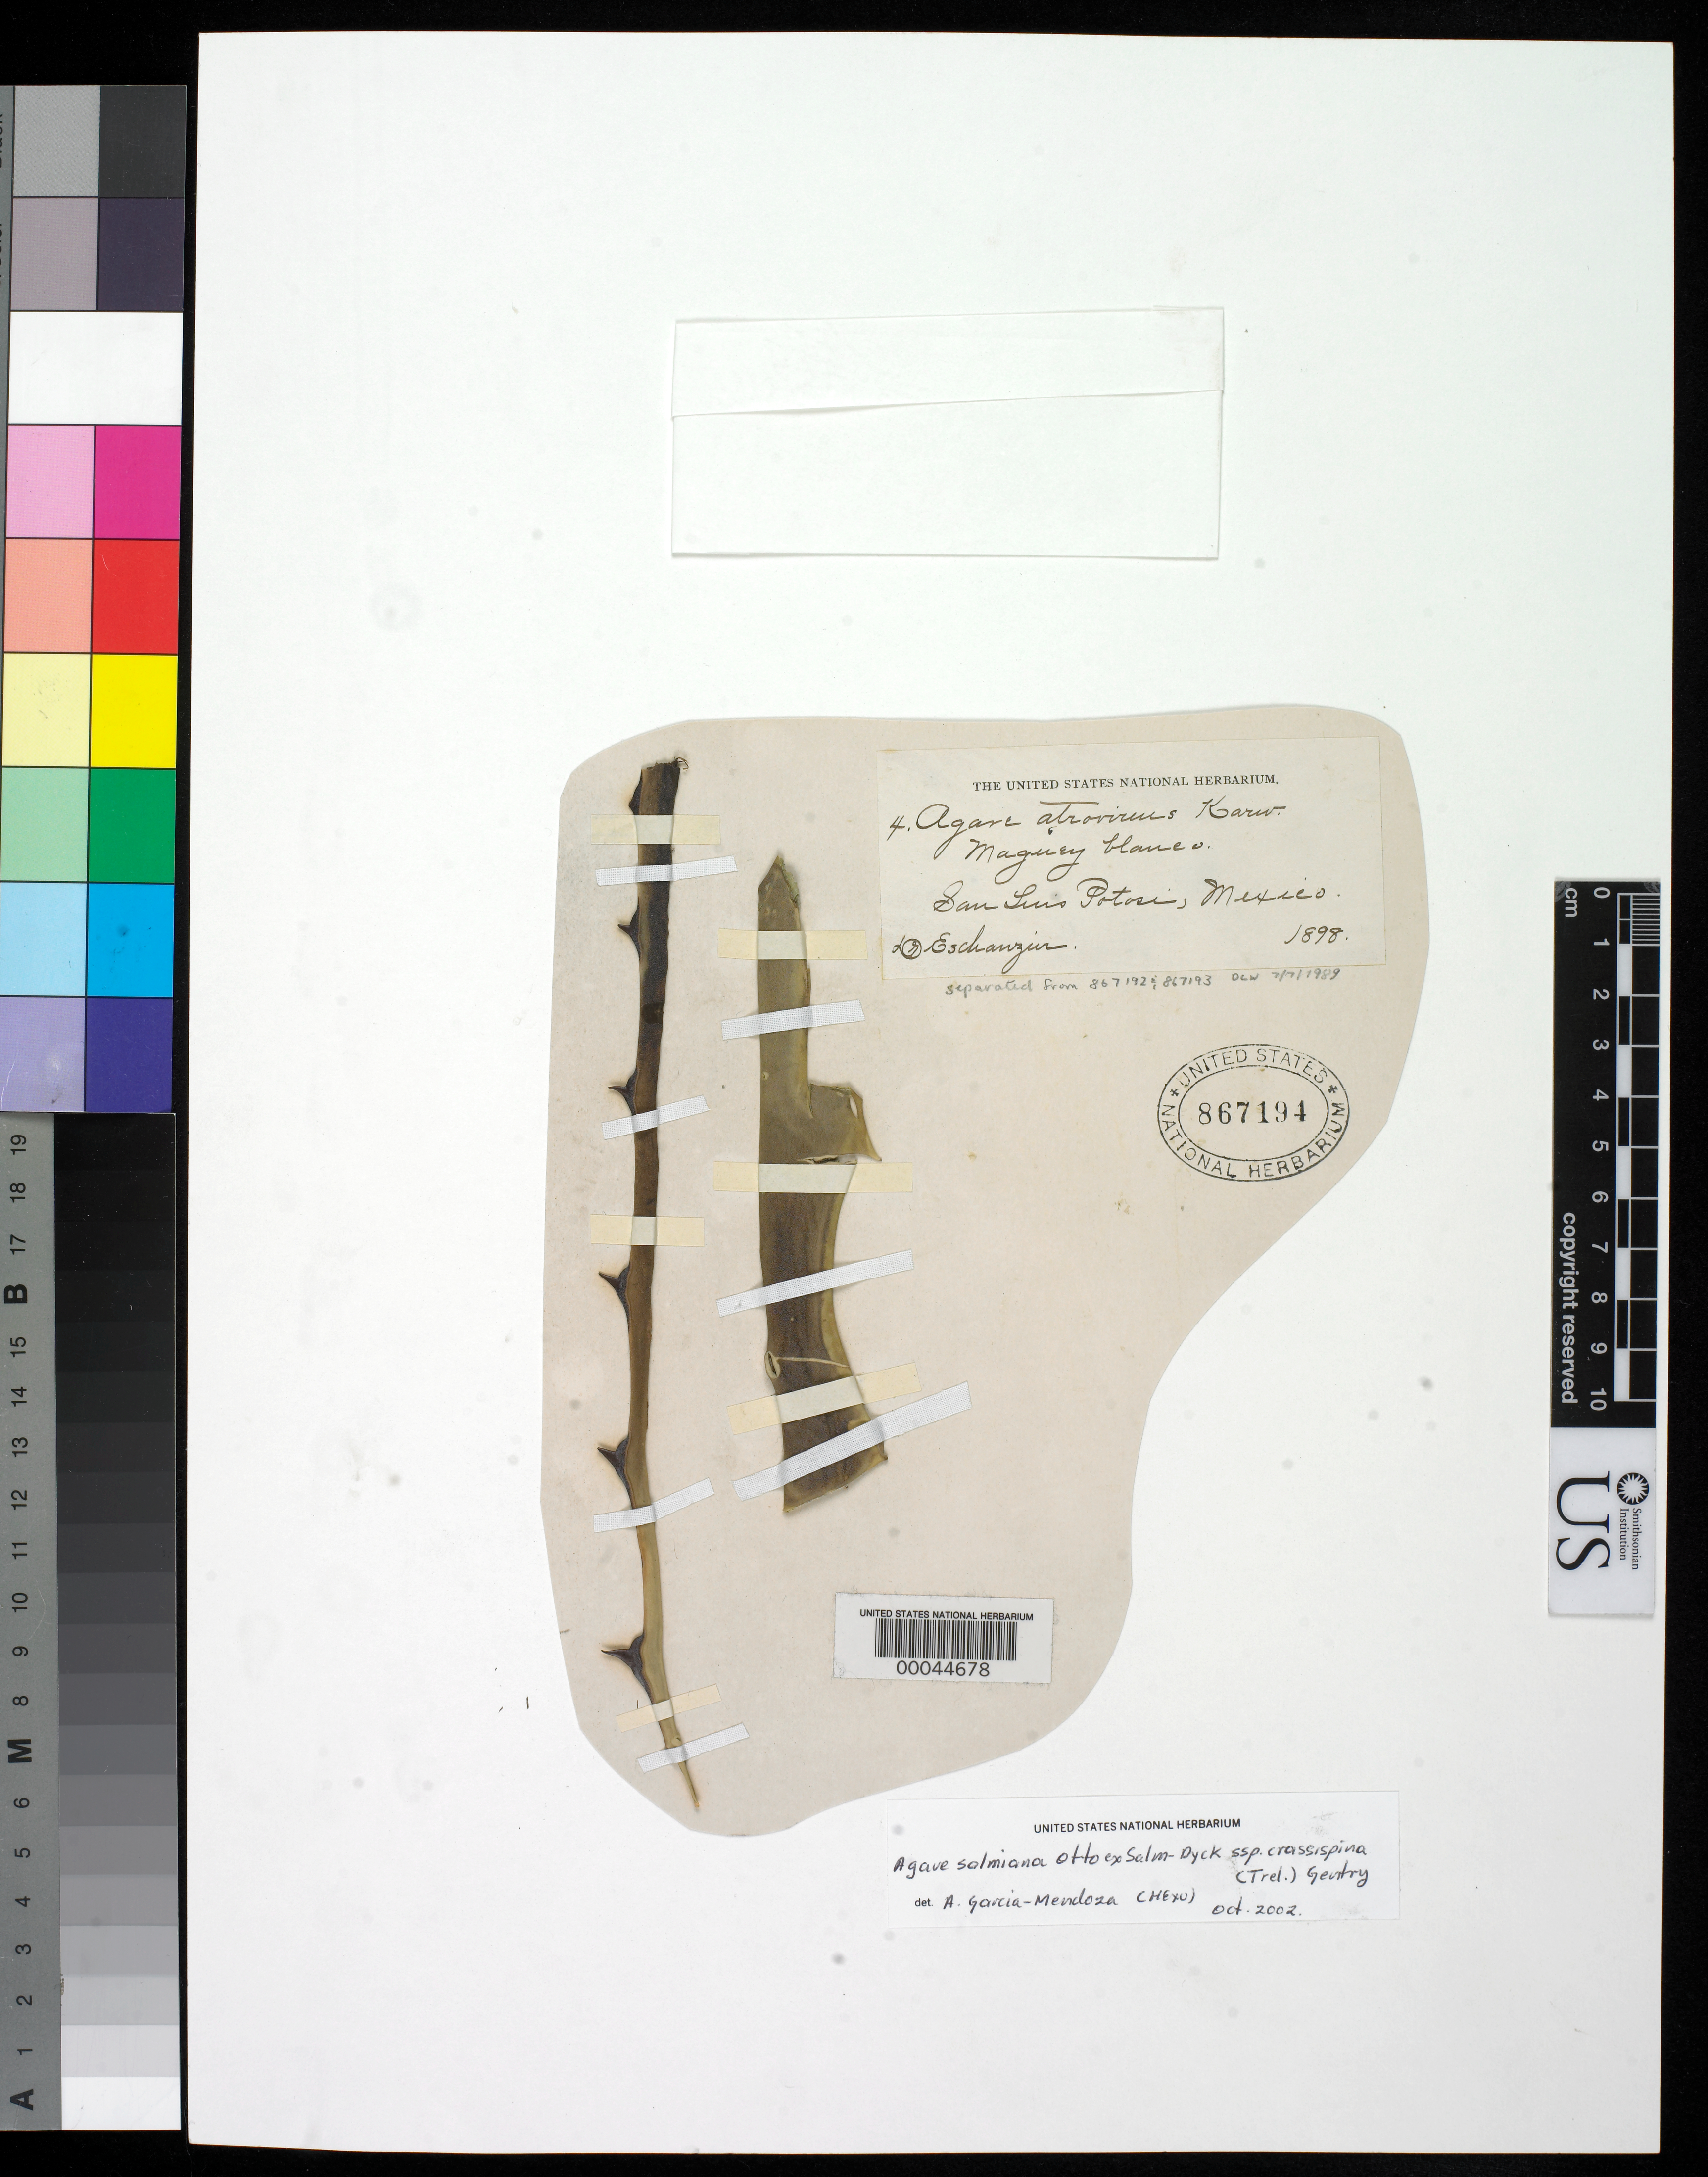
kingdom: Plantae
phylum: Tracheophyta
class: Liliopsida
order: Asparagales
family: Asparagaceae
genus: Agave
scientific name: Agave salmiana subsp. crassispina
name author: (Trel.) Gentry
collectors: -. Eschanzier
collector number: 4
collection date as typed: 1898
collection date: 1898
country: Mexico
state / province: San Luis Potosí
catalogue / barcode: US 867194